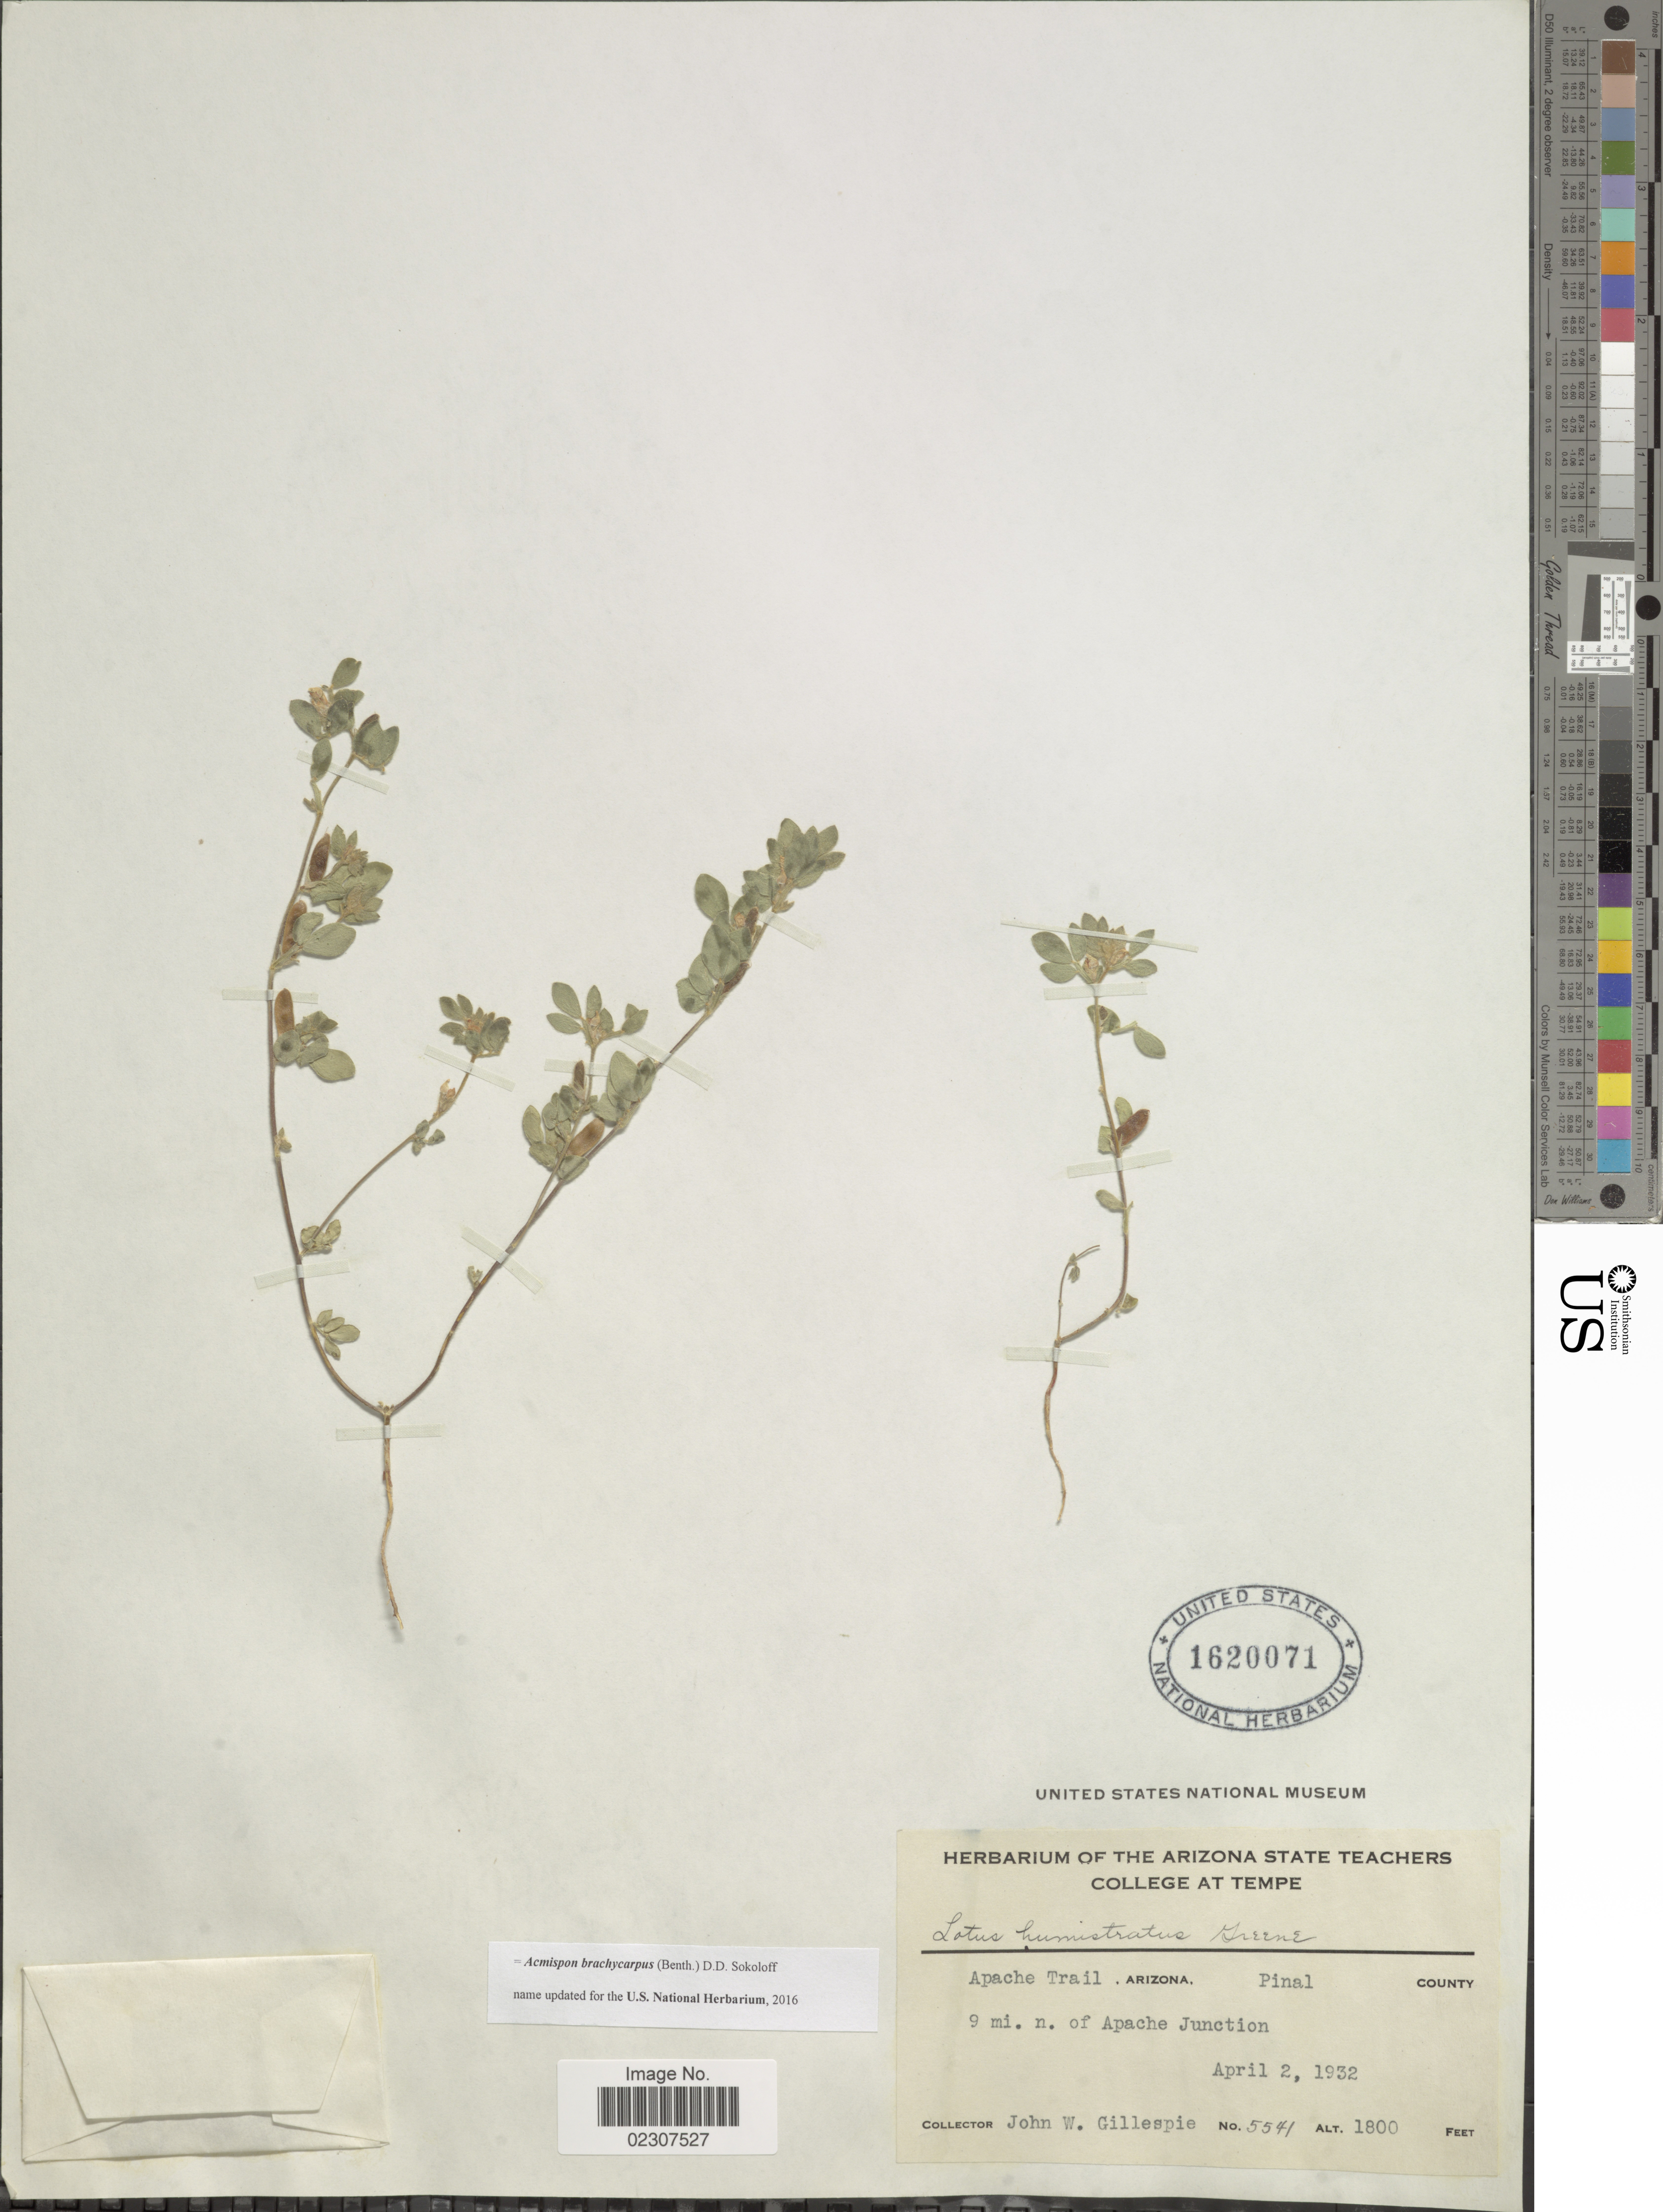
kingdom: Plantae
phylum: Tracheophyta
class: Magnoliopsida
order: Fabales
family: Fabaceae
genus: Acmispon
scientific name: Acmispon brachycarpus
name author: (Benth.) D.D. Sokoloff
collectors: J. W. Gillespie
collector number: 5541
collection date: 1932-04-02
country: United States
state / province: Arizona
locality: Apache Trail, Pinal County, 9 mi n. of Apache Junction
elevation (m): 549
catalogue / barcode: US 1620071